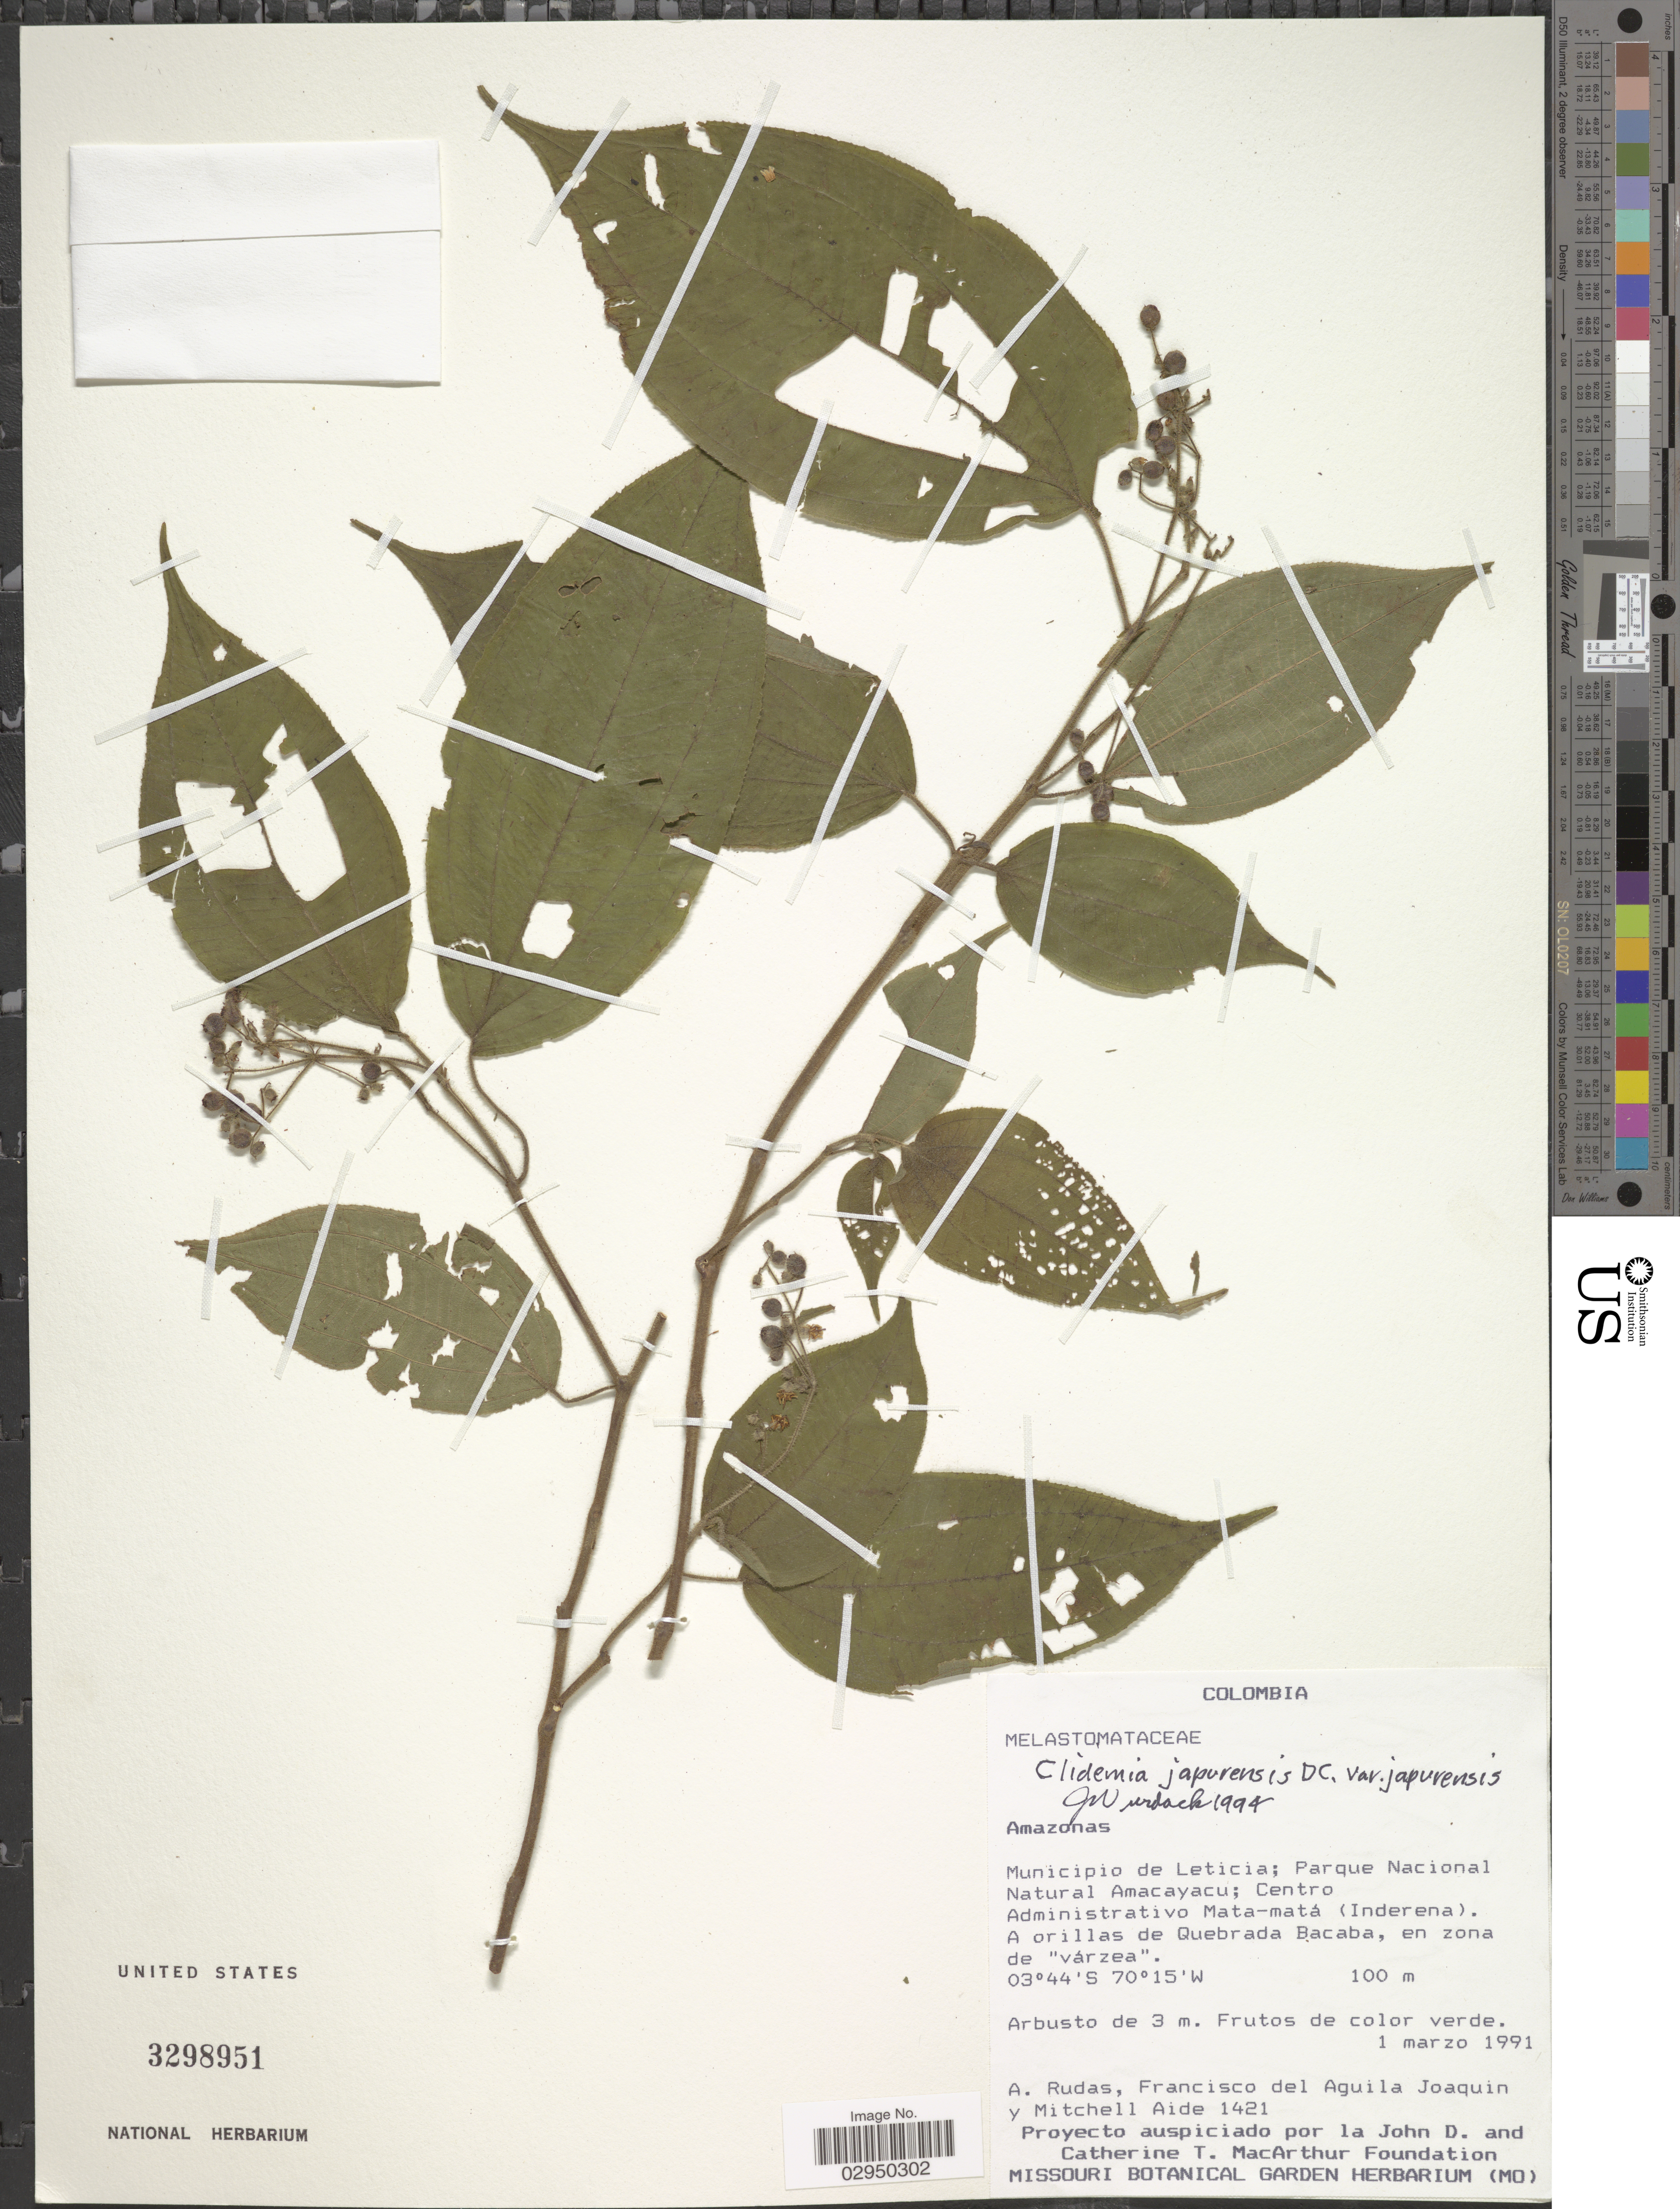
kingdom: Plantae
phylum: Tracheophyta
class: Magnoliopsida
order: Myrtales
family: Melastomataceae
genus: Clidemia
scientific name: Clidemia japurensis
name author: DC.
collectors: A. Rudas, F. Aguila Joaquin & M. Aide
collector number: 1421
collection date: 1991-03-01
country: Colombia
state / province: Amazônas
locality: Municipio de Leticia; Parque Nacional Natural Amacayacu; Centro Administrativo Mata-matá (Inderena). A orillas de Quebrada Bacaba, en zona de "várzea".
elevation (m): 100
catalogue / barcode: US 3298951